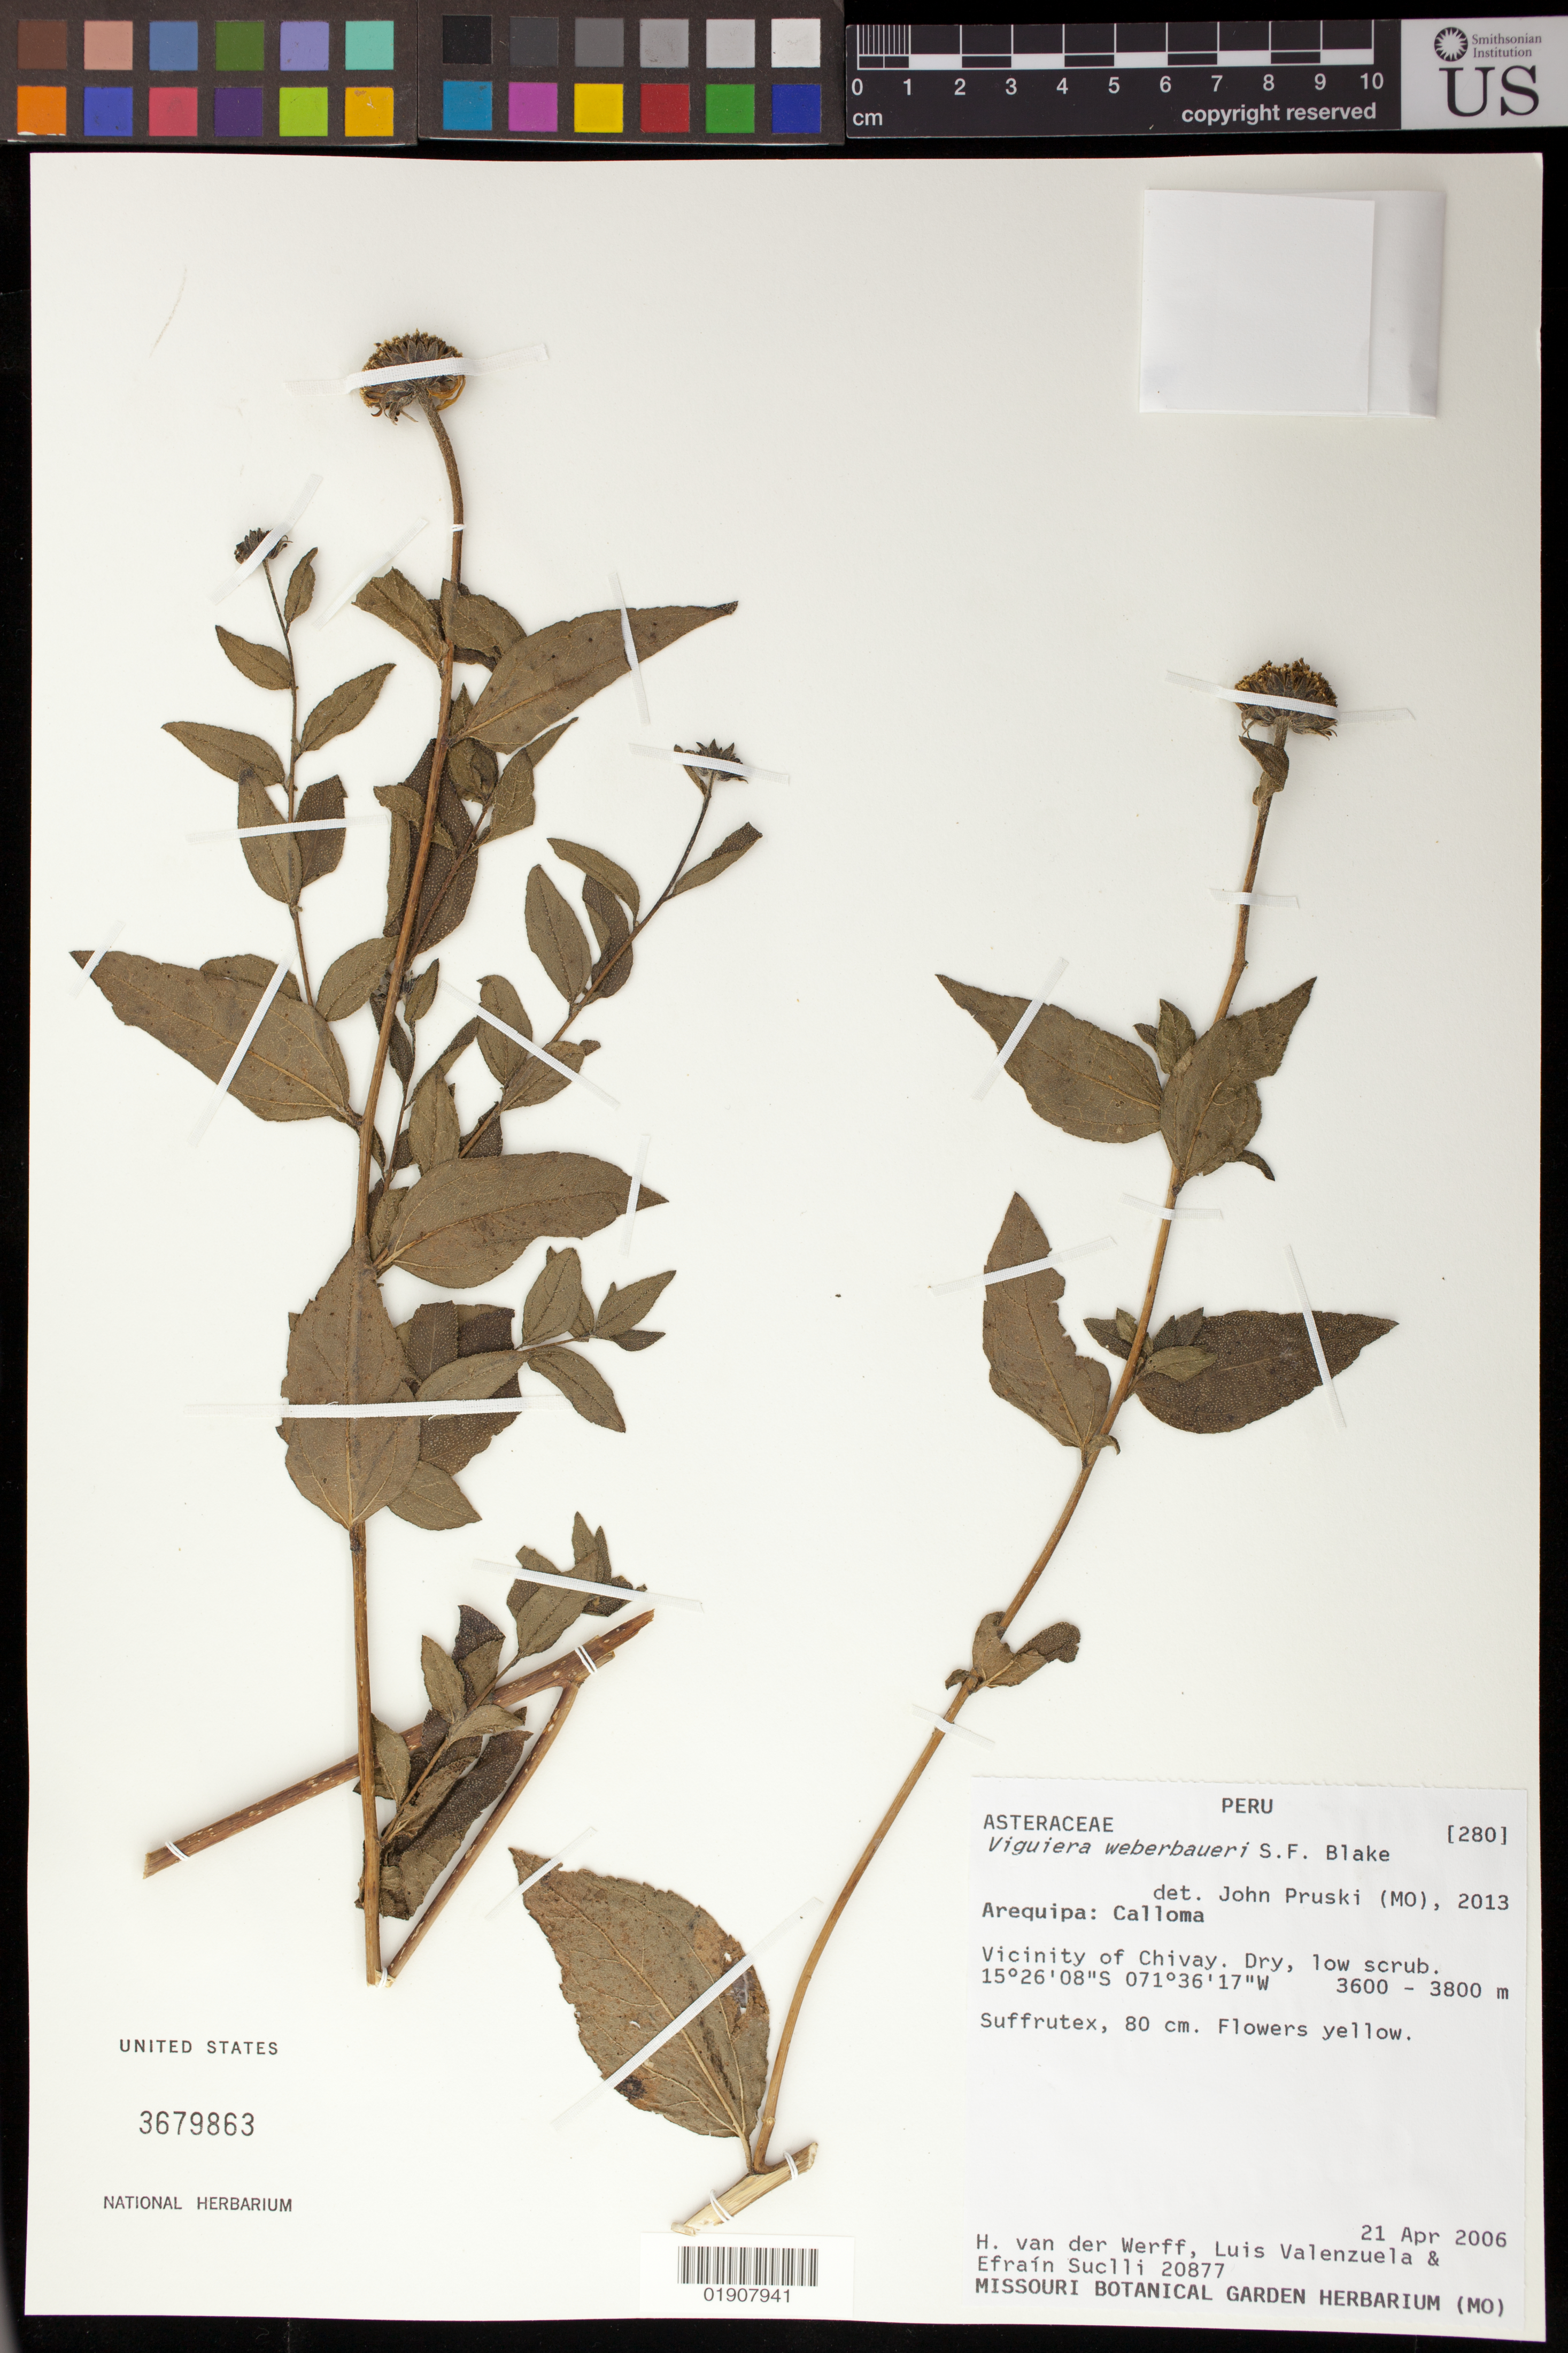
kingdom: Plantae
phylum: Tracheophyta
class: Magnoliopsida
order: Asterales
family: Asteraceae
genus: Viguiera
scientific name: Viguiera weberbaueri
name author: S.F. Blake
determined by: Pruski, J. F.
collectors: H. van der Werff, L. Valenzuela & E. Suclli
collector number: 20877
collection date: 2006-04-21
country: Peru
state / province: Arequipa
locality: Calloma, Vicinity of Chivay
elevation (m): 3600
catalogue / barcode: US 3679863